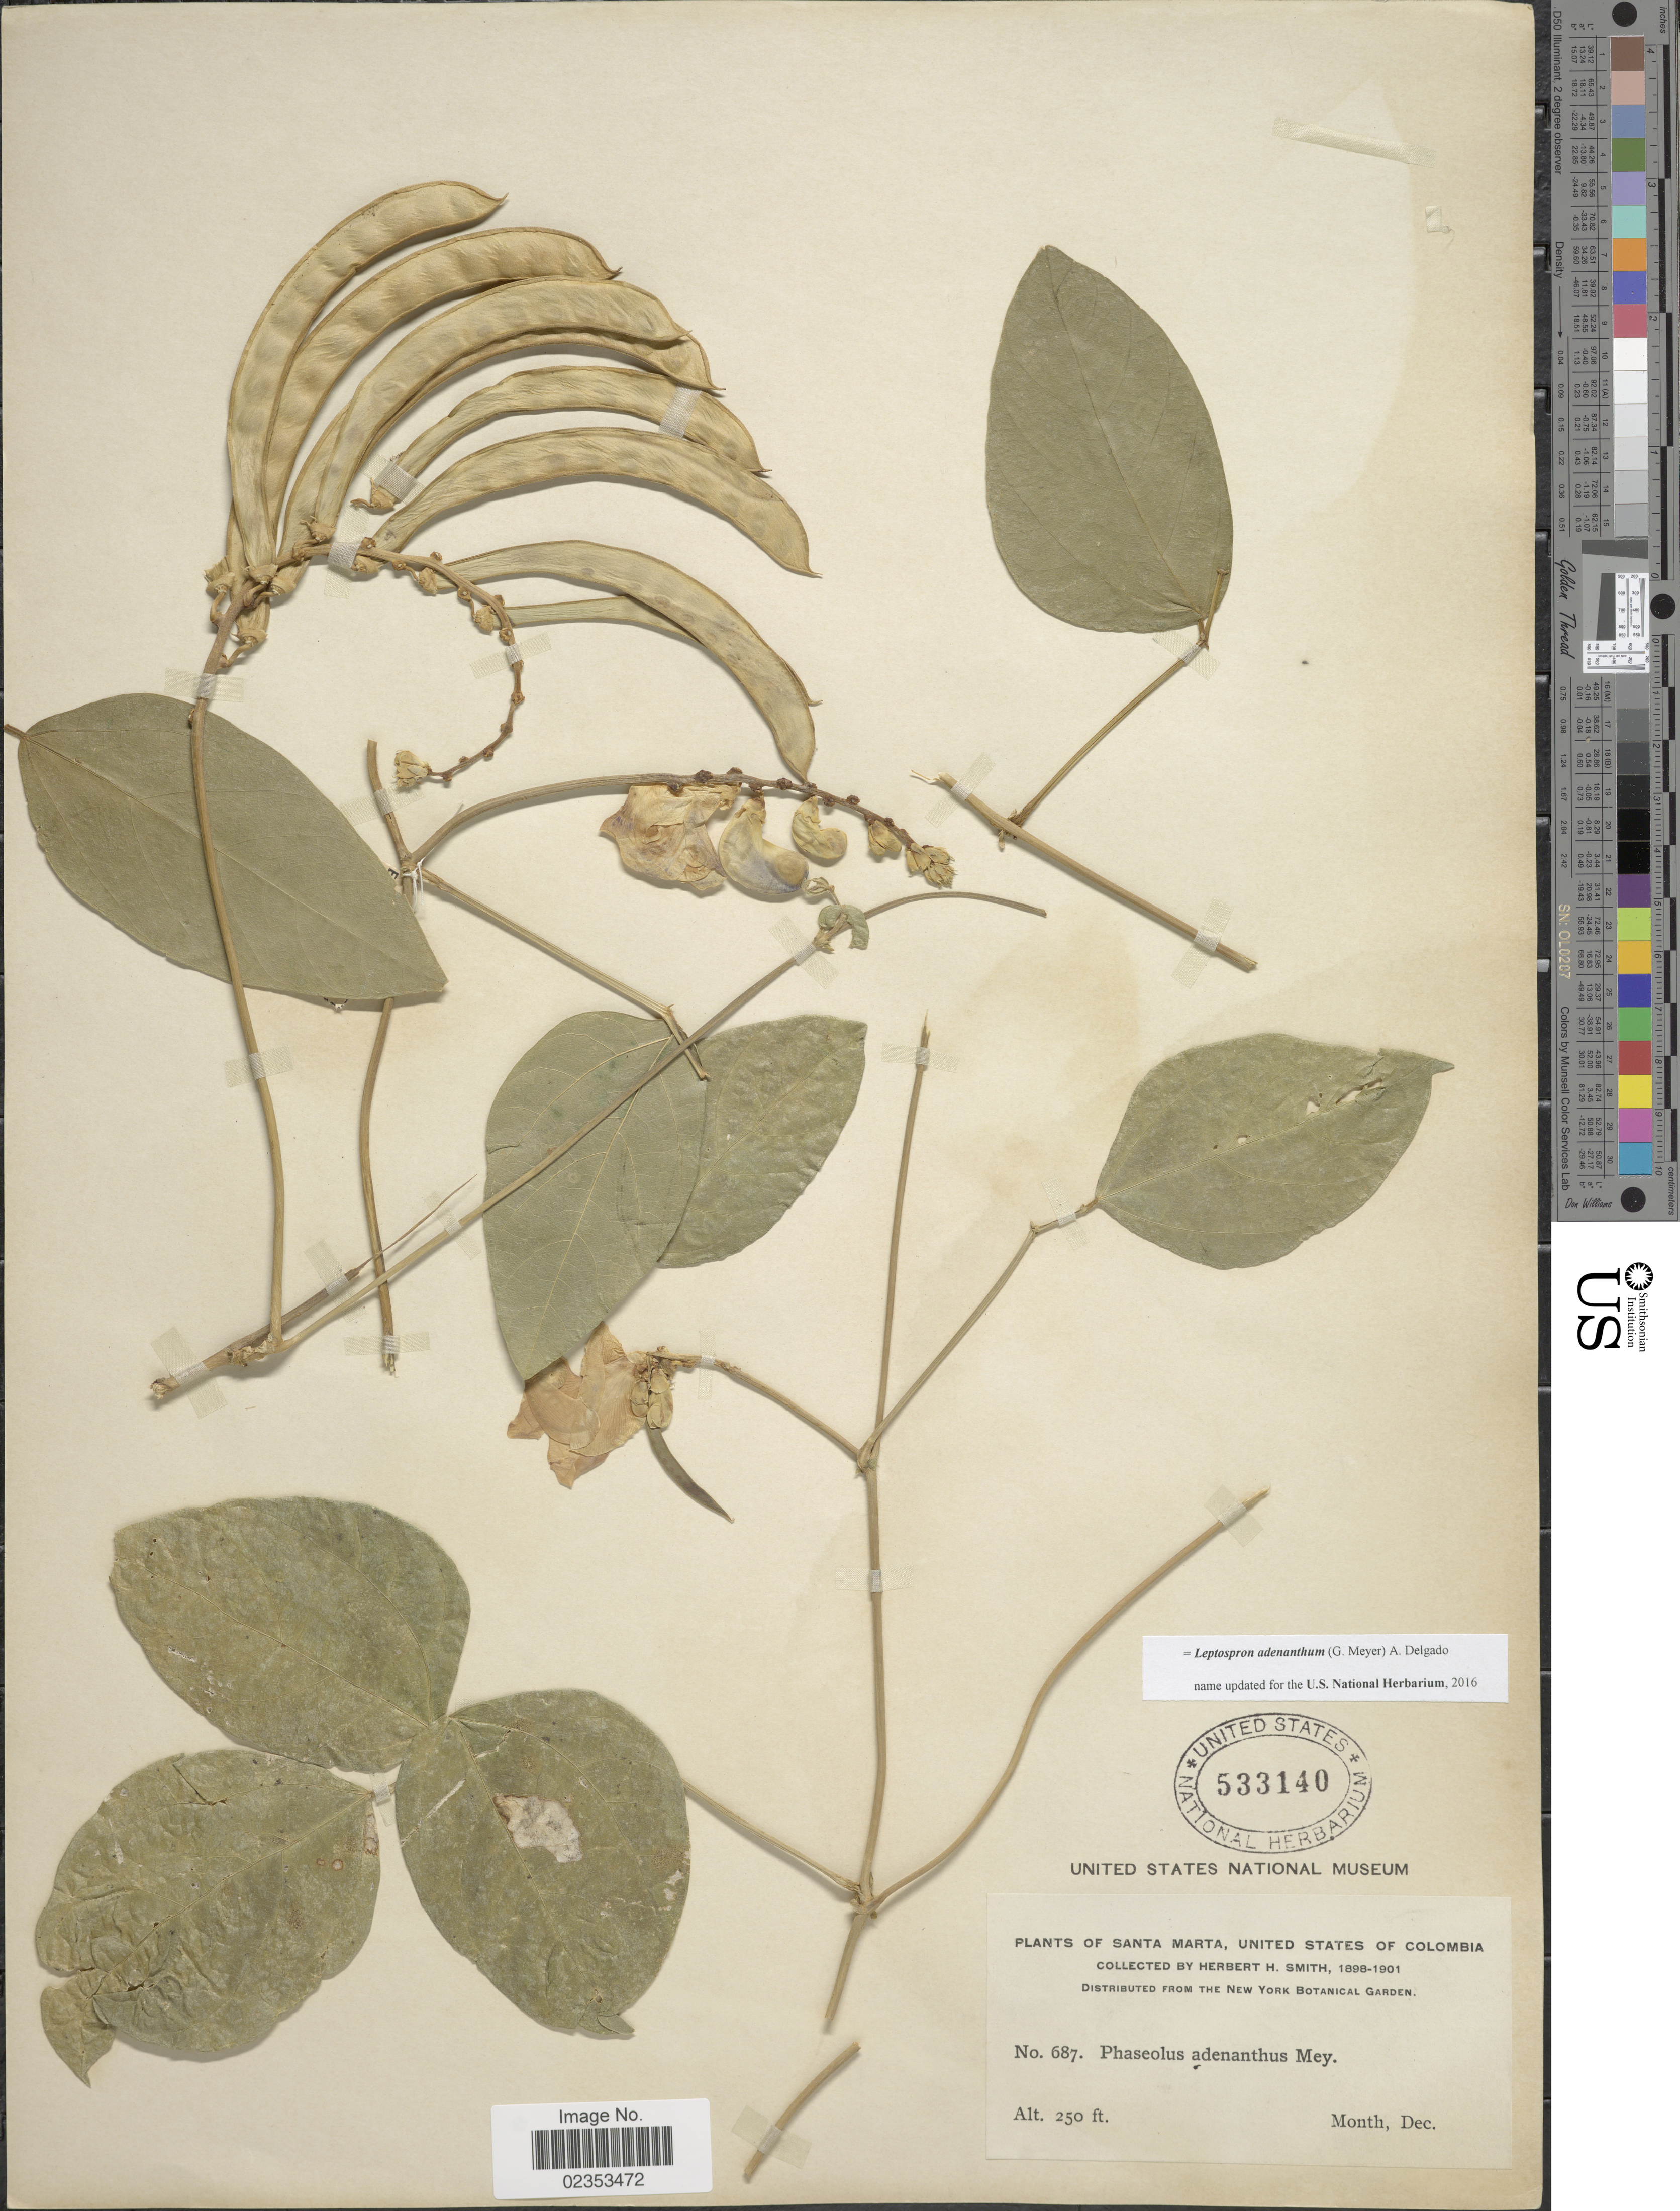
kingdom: Plantae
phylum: Tracheophyta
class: Magnoliopsida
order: Fabales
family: Fabaceae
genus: Leptospron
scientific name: Leptospron adenanthum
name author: (G. Mey.) A. Delgado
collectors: Herbert H. Smith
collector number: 687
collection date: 1898-12/1901-12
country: Colombia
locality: Santa Marta, United States of Colombia.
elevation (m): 76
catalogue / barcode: US 533140